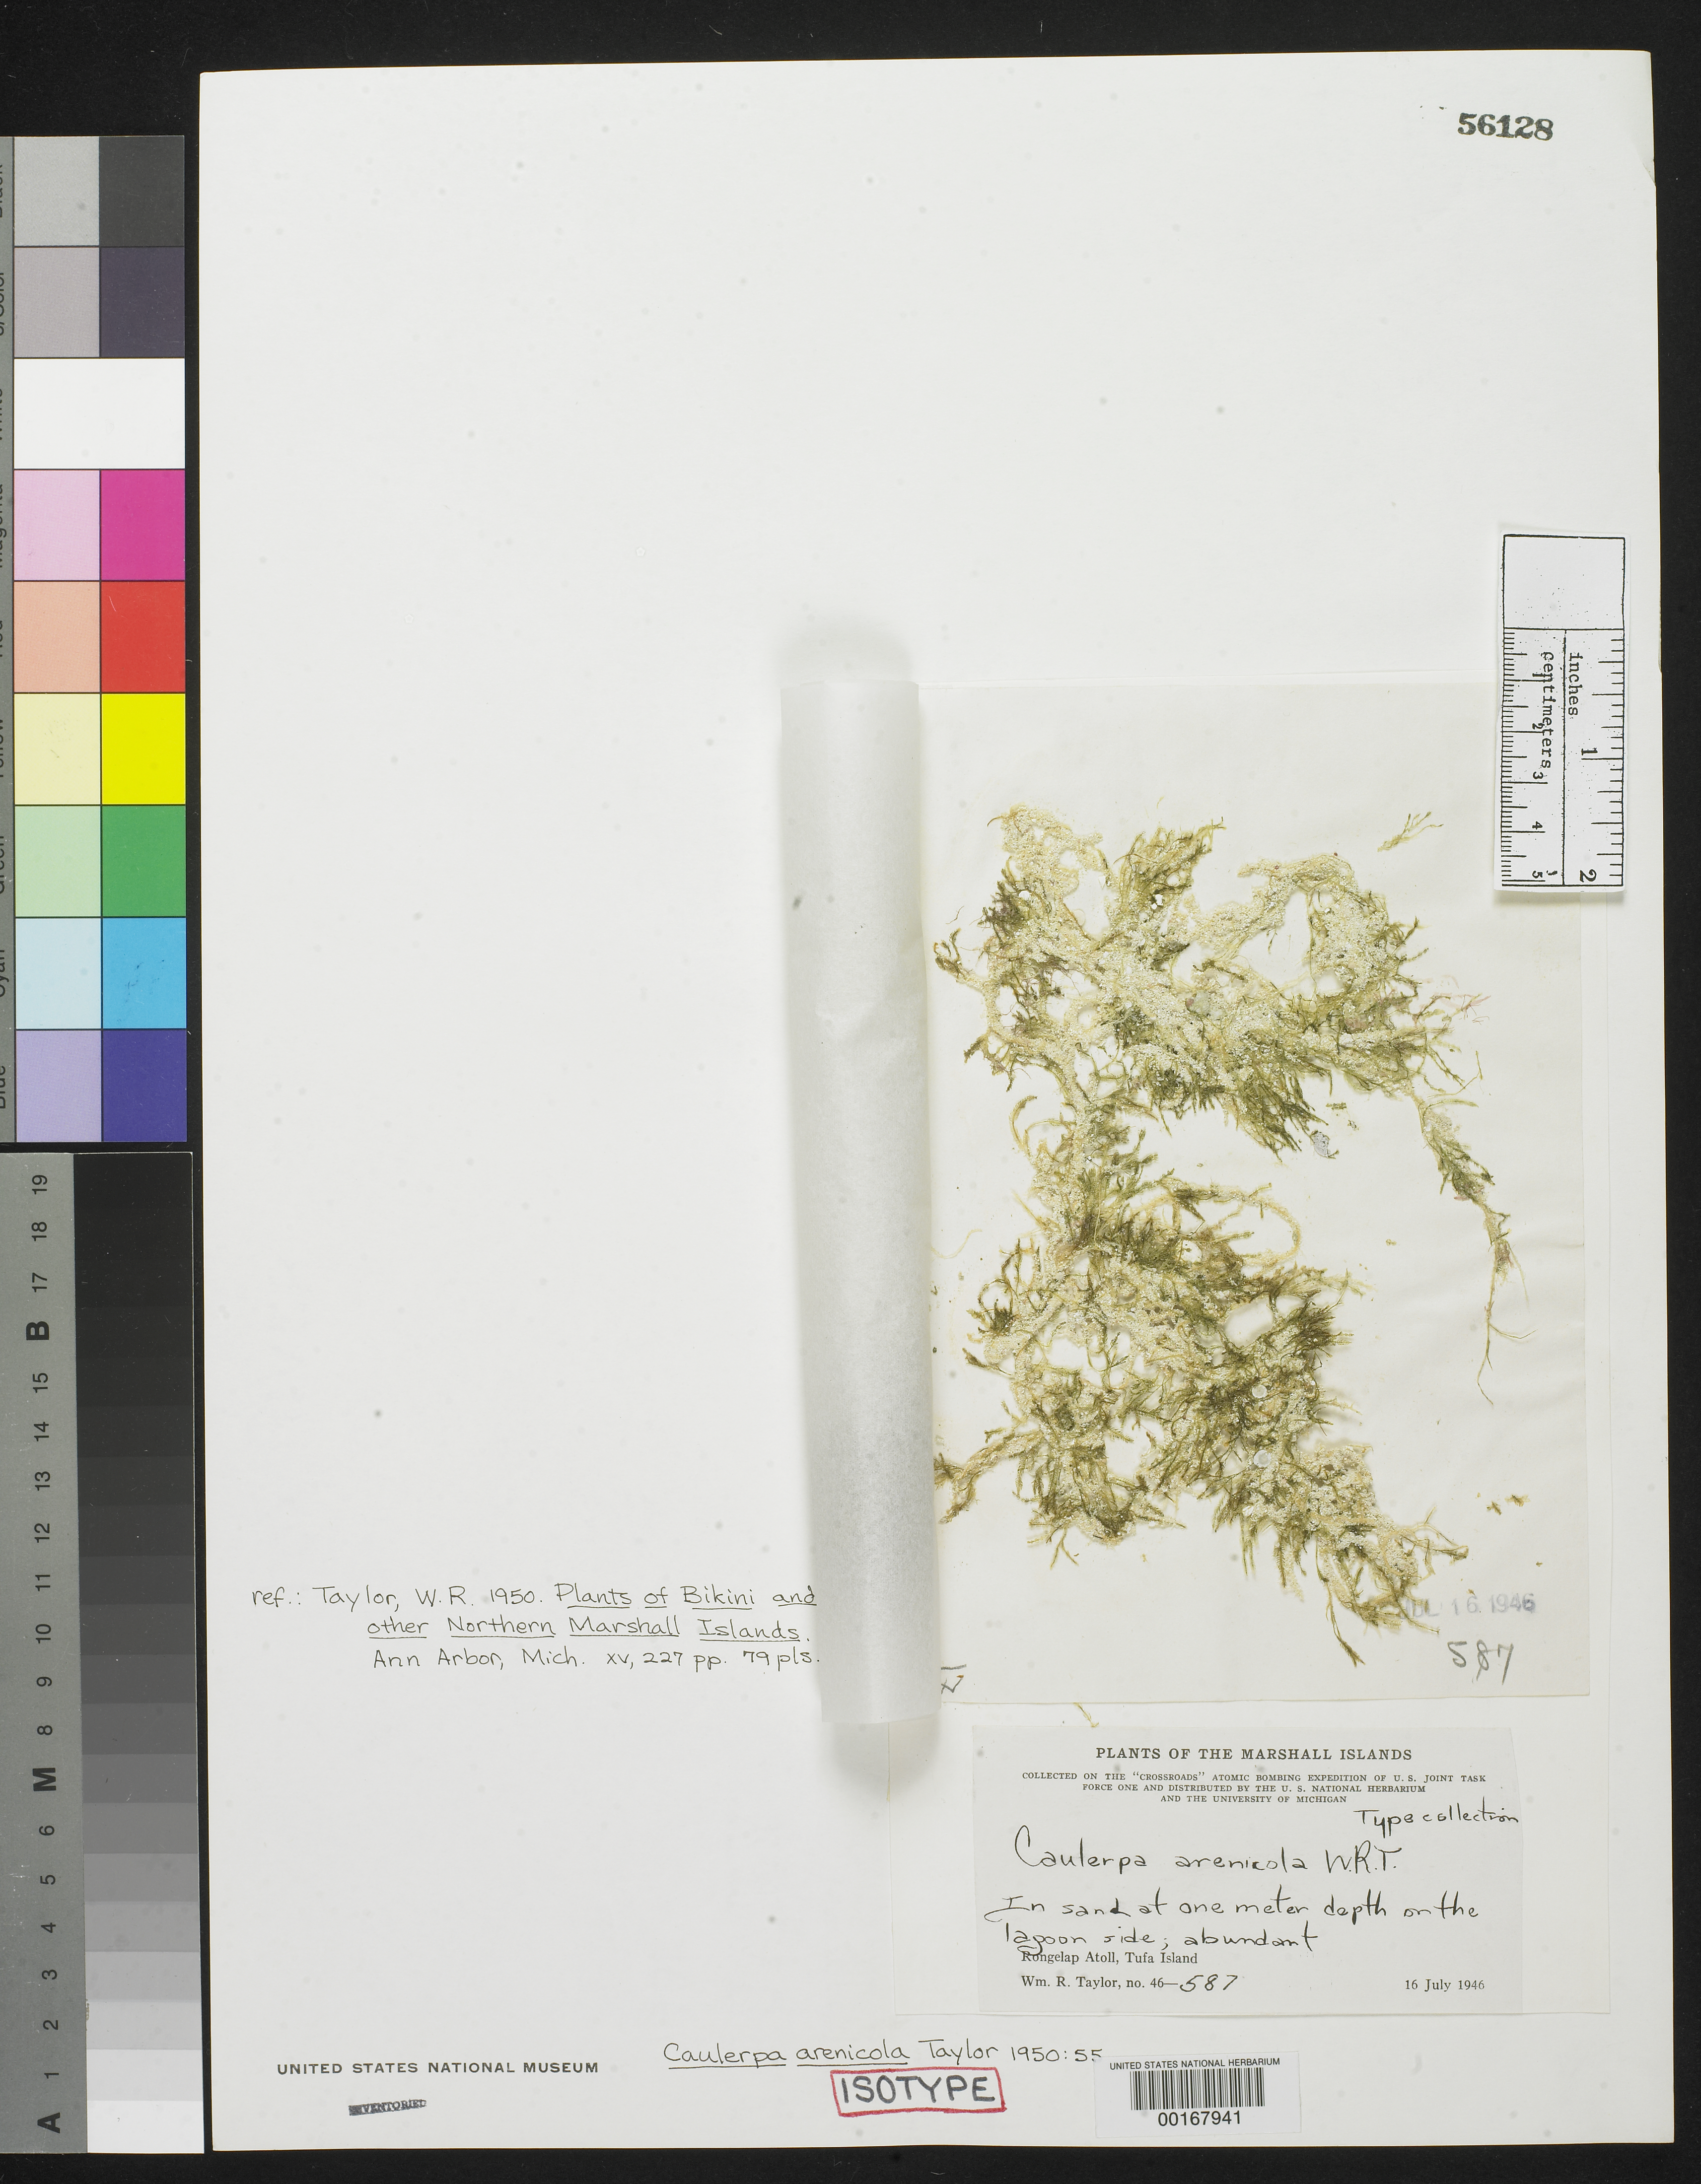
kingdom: Plantae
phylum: Chlorophyta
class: Ulvophyceae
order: Bryopsidales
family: Caulerpaceae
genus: Caulerpa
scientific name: Caulerpa arenicola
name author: W.R. Taylor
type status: Isotype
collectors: W. R. Taylor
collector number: WRT 46-587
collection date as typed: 16 Jul 1946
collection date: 1946-07-16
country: Marshall Islands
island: Rongelap Atoll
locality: Tufa Islet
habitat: In sand at one meter depth on lagoon side.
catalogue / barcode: US 56128